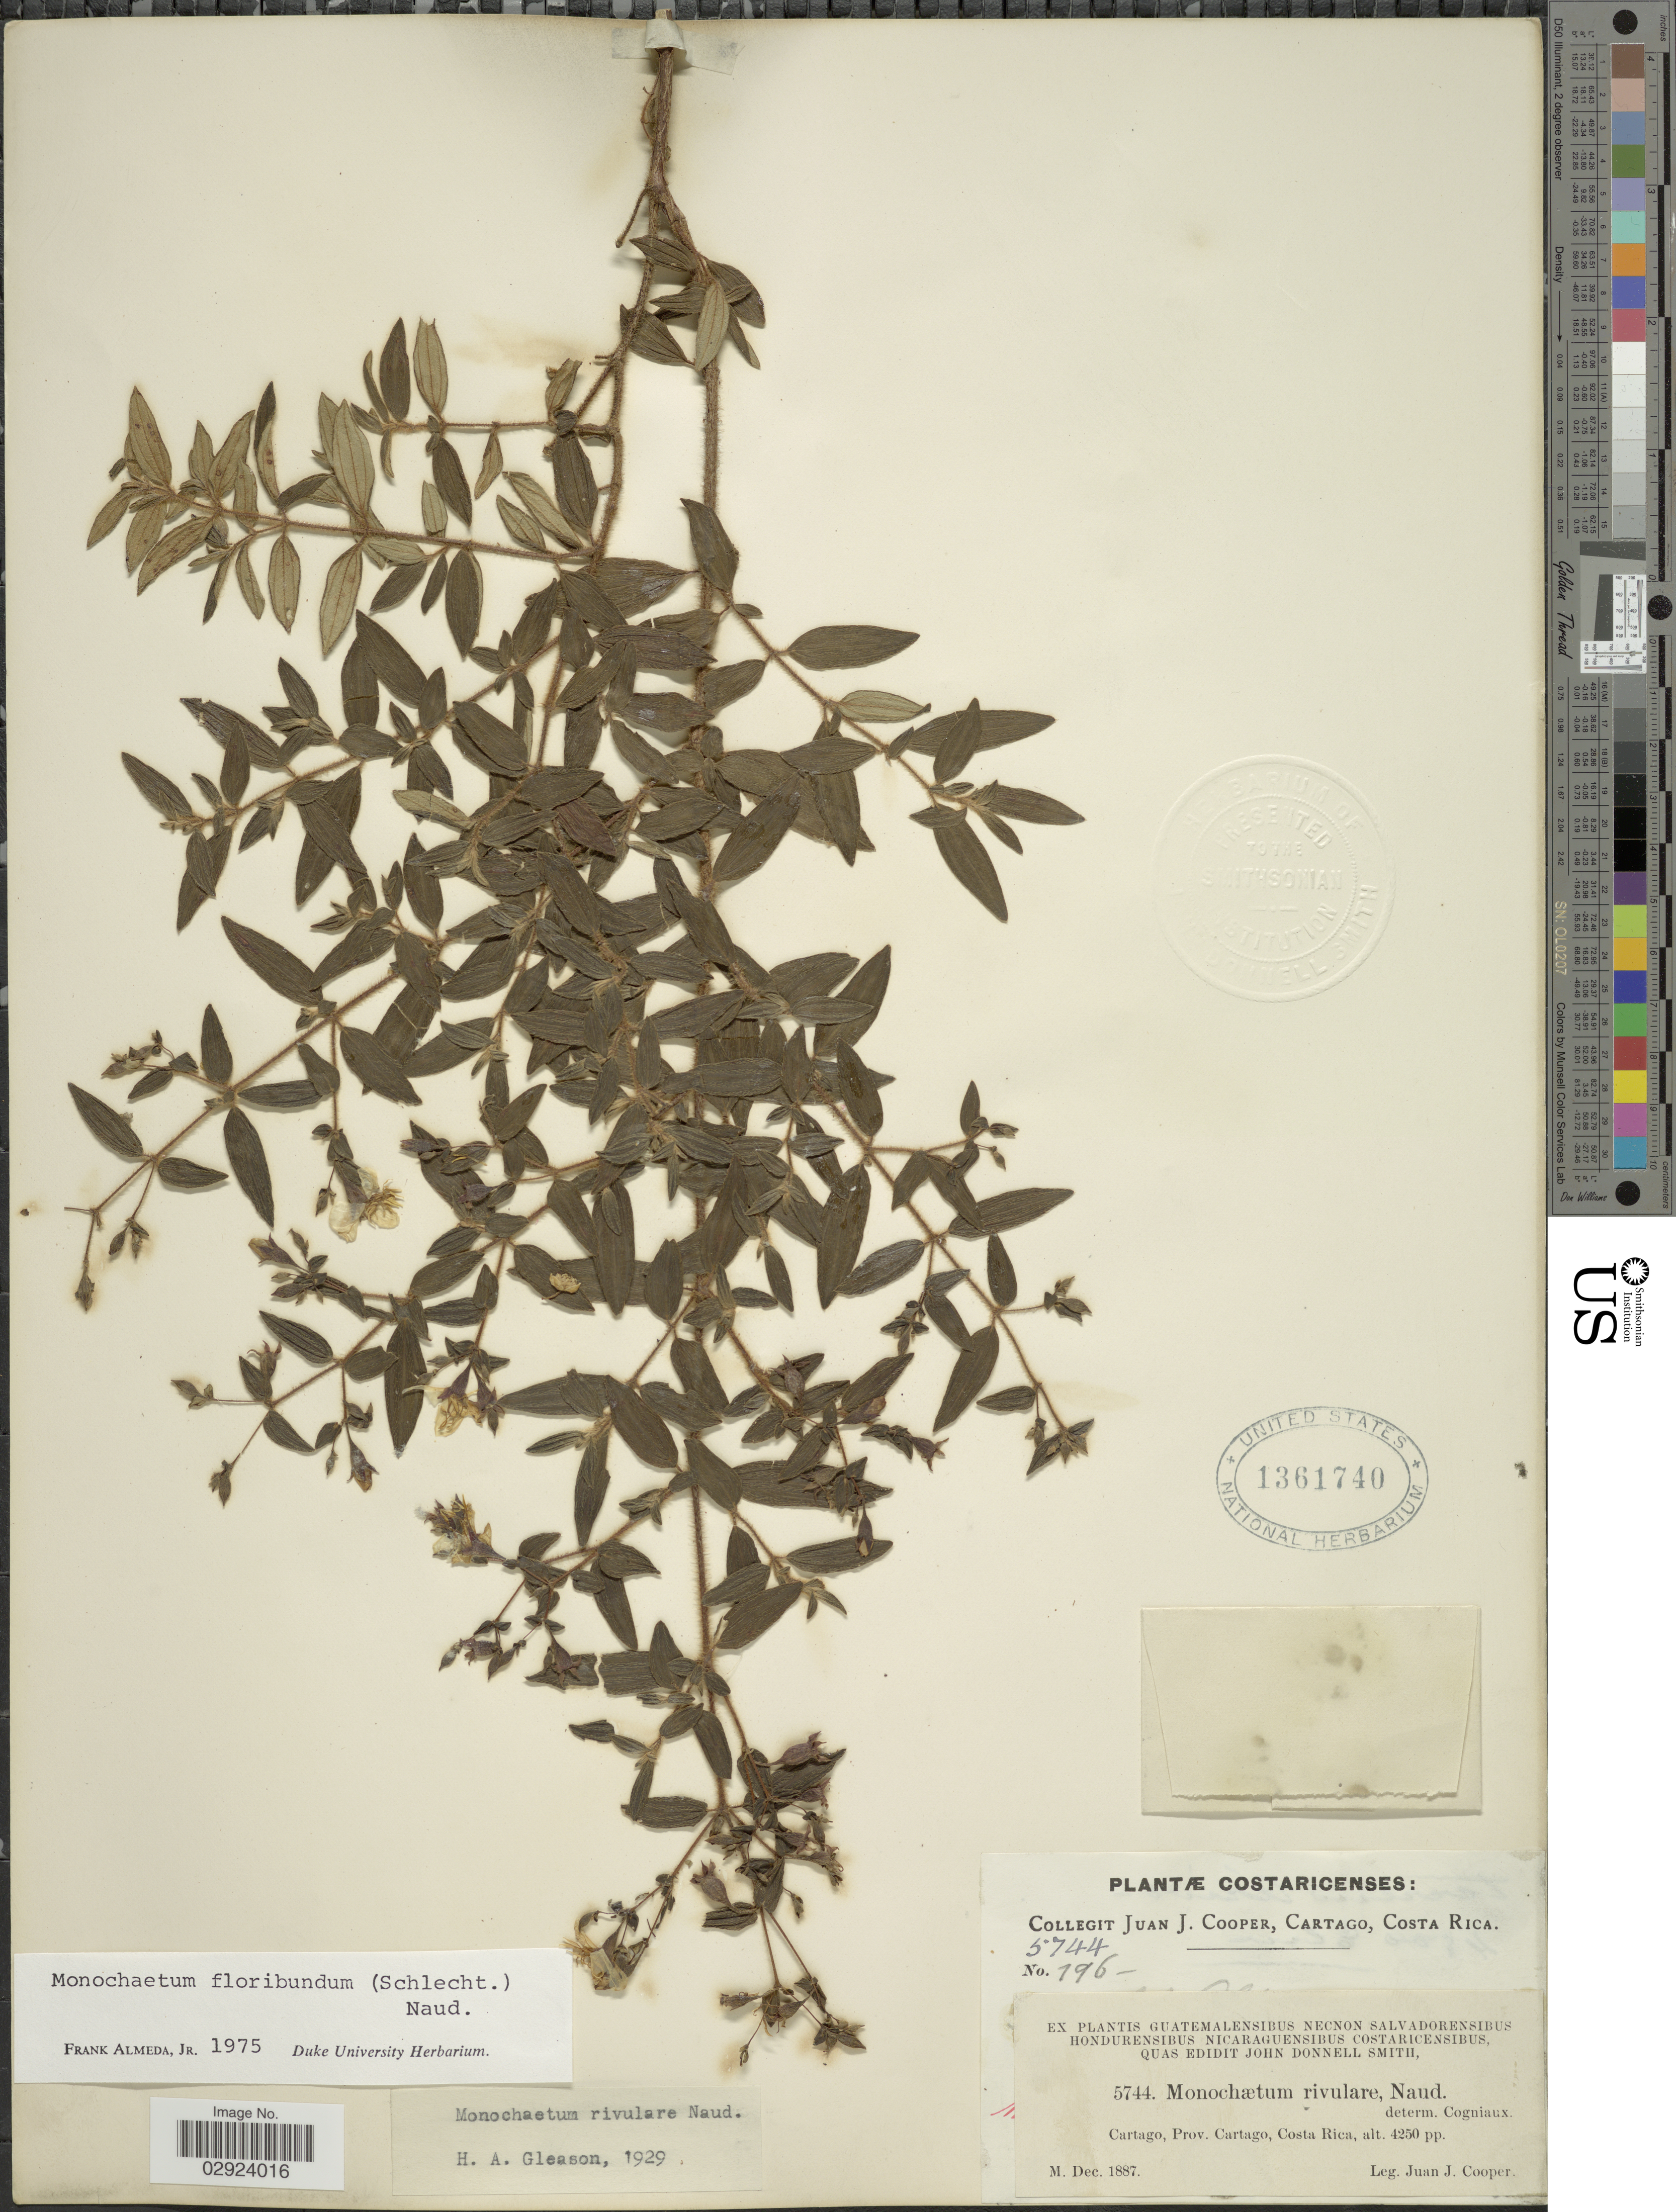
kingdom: Plantae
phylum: Tracheophyta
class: Magnoliopsida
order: Myrtales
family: Melastomataceae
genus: Monochaetum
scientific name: Monochaetum floribundum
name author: (Schltdl.) Naudin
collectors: J. J. Cooper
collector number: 5744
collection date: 1887-12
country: Costa Rica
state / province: Cartago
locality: Cartago, Costa Rica.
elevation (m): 1295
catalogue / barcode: US 1361740